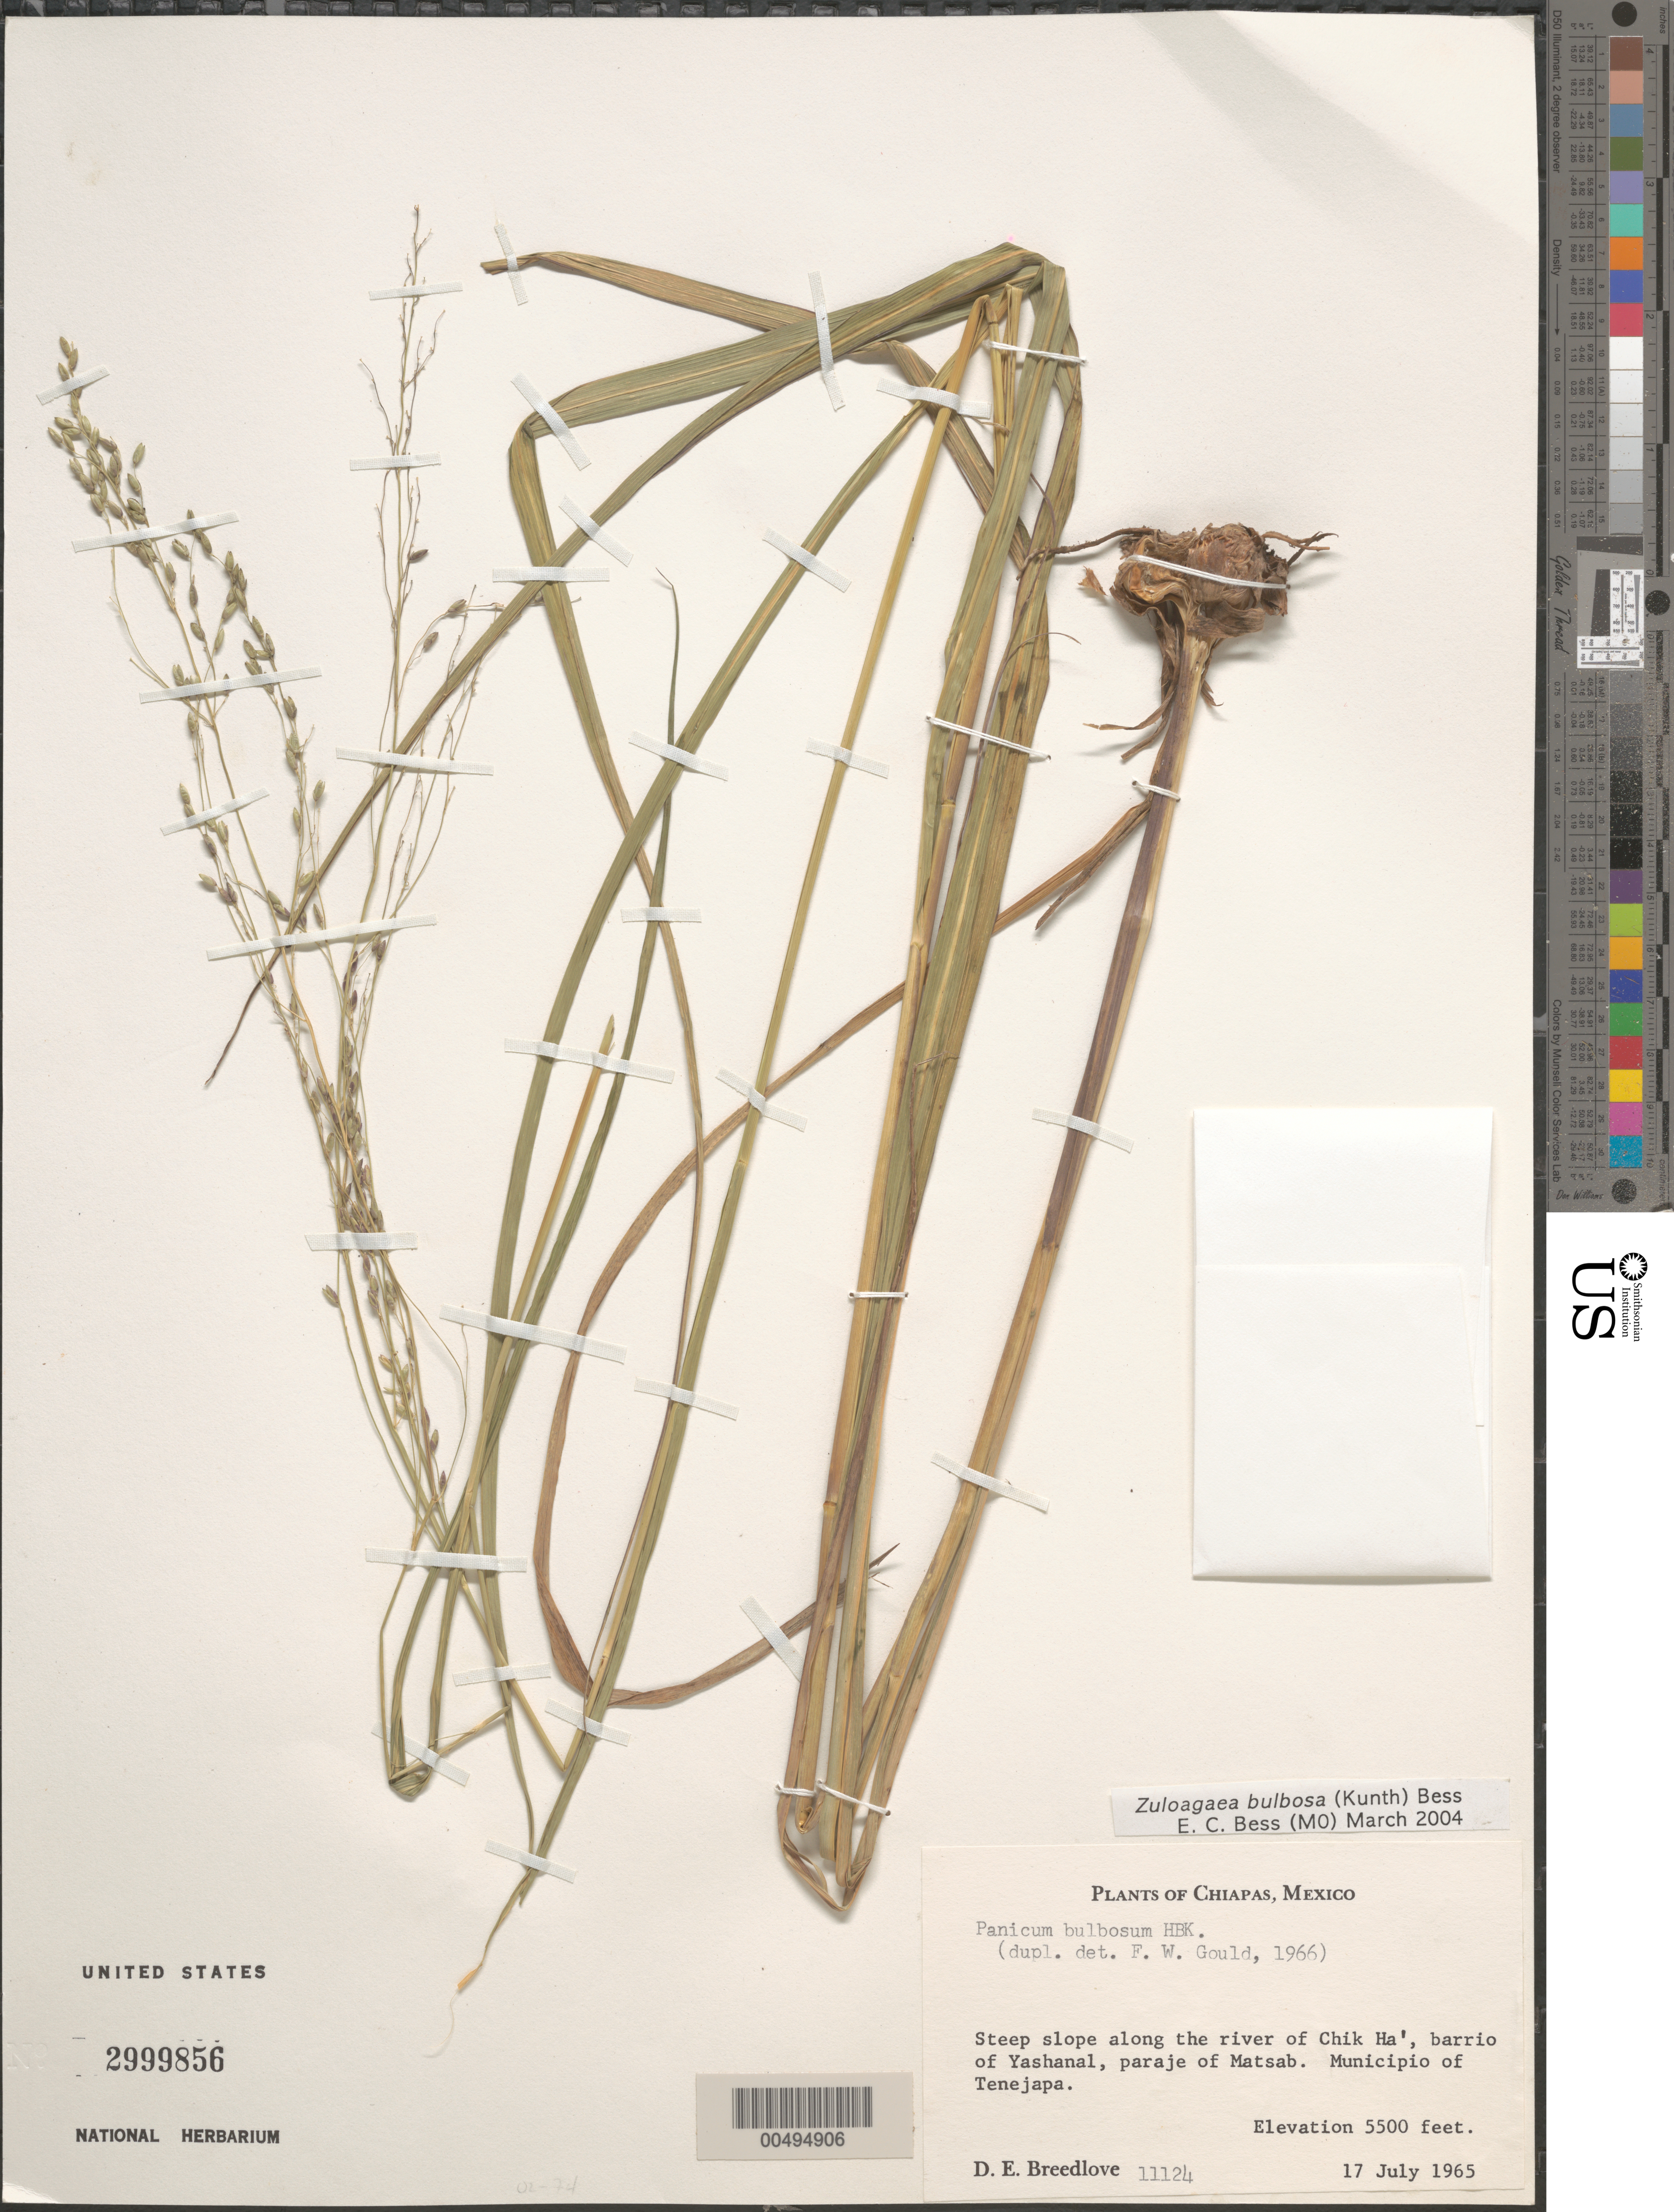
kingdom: Plantae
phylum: Tracheophyta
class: Liliopsida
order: Poales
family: Poaceae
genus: Panicum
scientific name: Panicum bulbosum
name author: Kunth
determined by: Gould, F. W.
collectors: D. E. Breedlove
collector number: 11124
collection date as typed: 17 Jul 1965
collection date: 1965-07-17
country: Mexico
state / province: Chiapas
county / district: Tenejapa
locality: Along the river Chik Ha', barrio of Yashanal, paraje of Matsab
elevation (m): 1676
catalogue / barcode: US 2999856